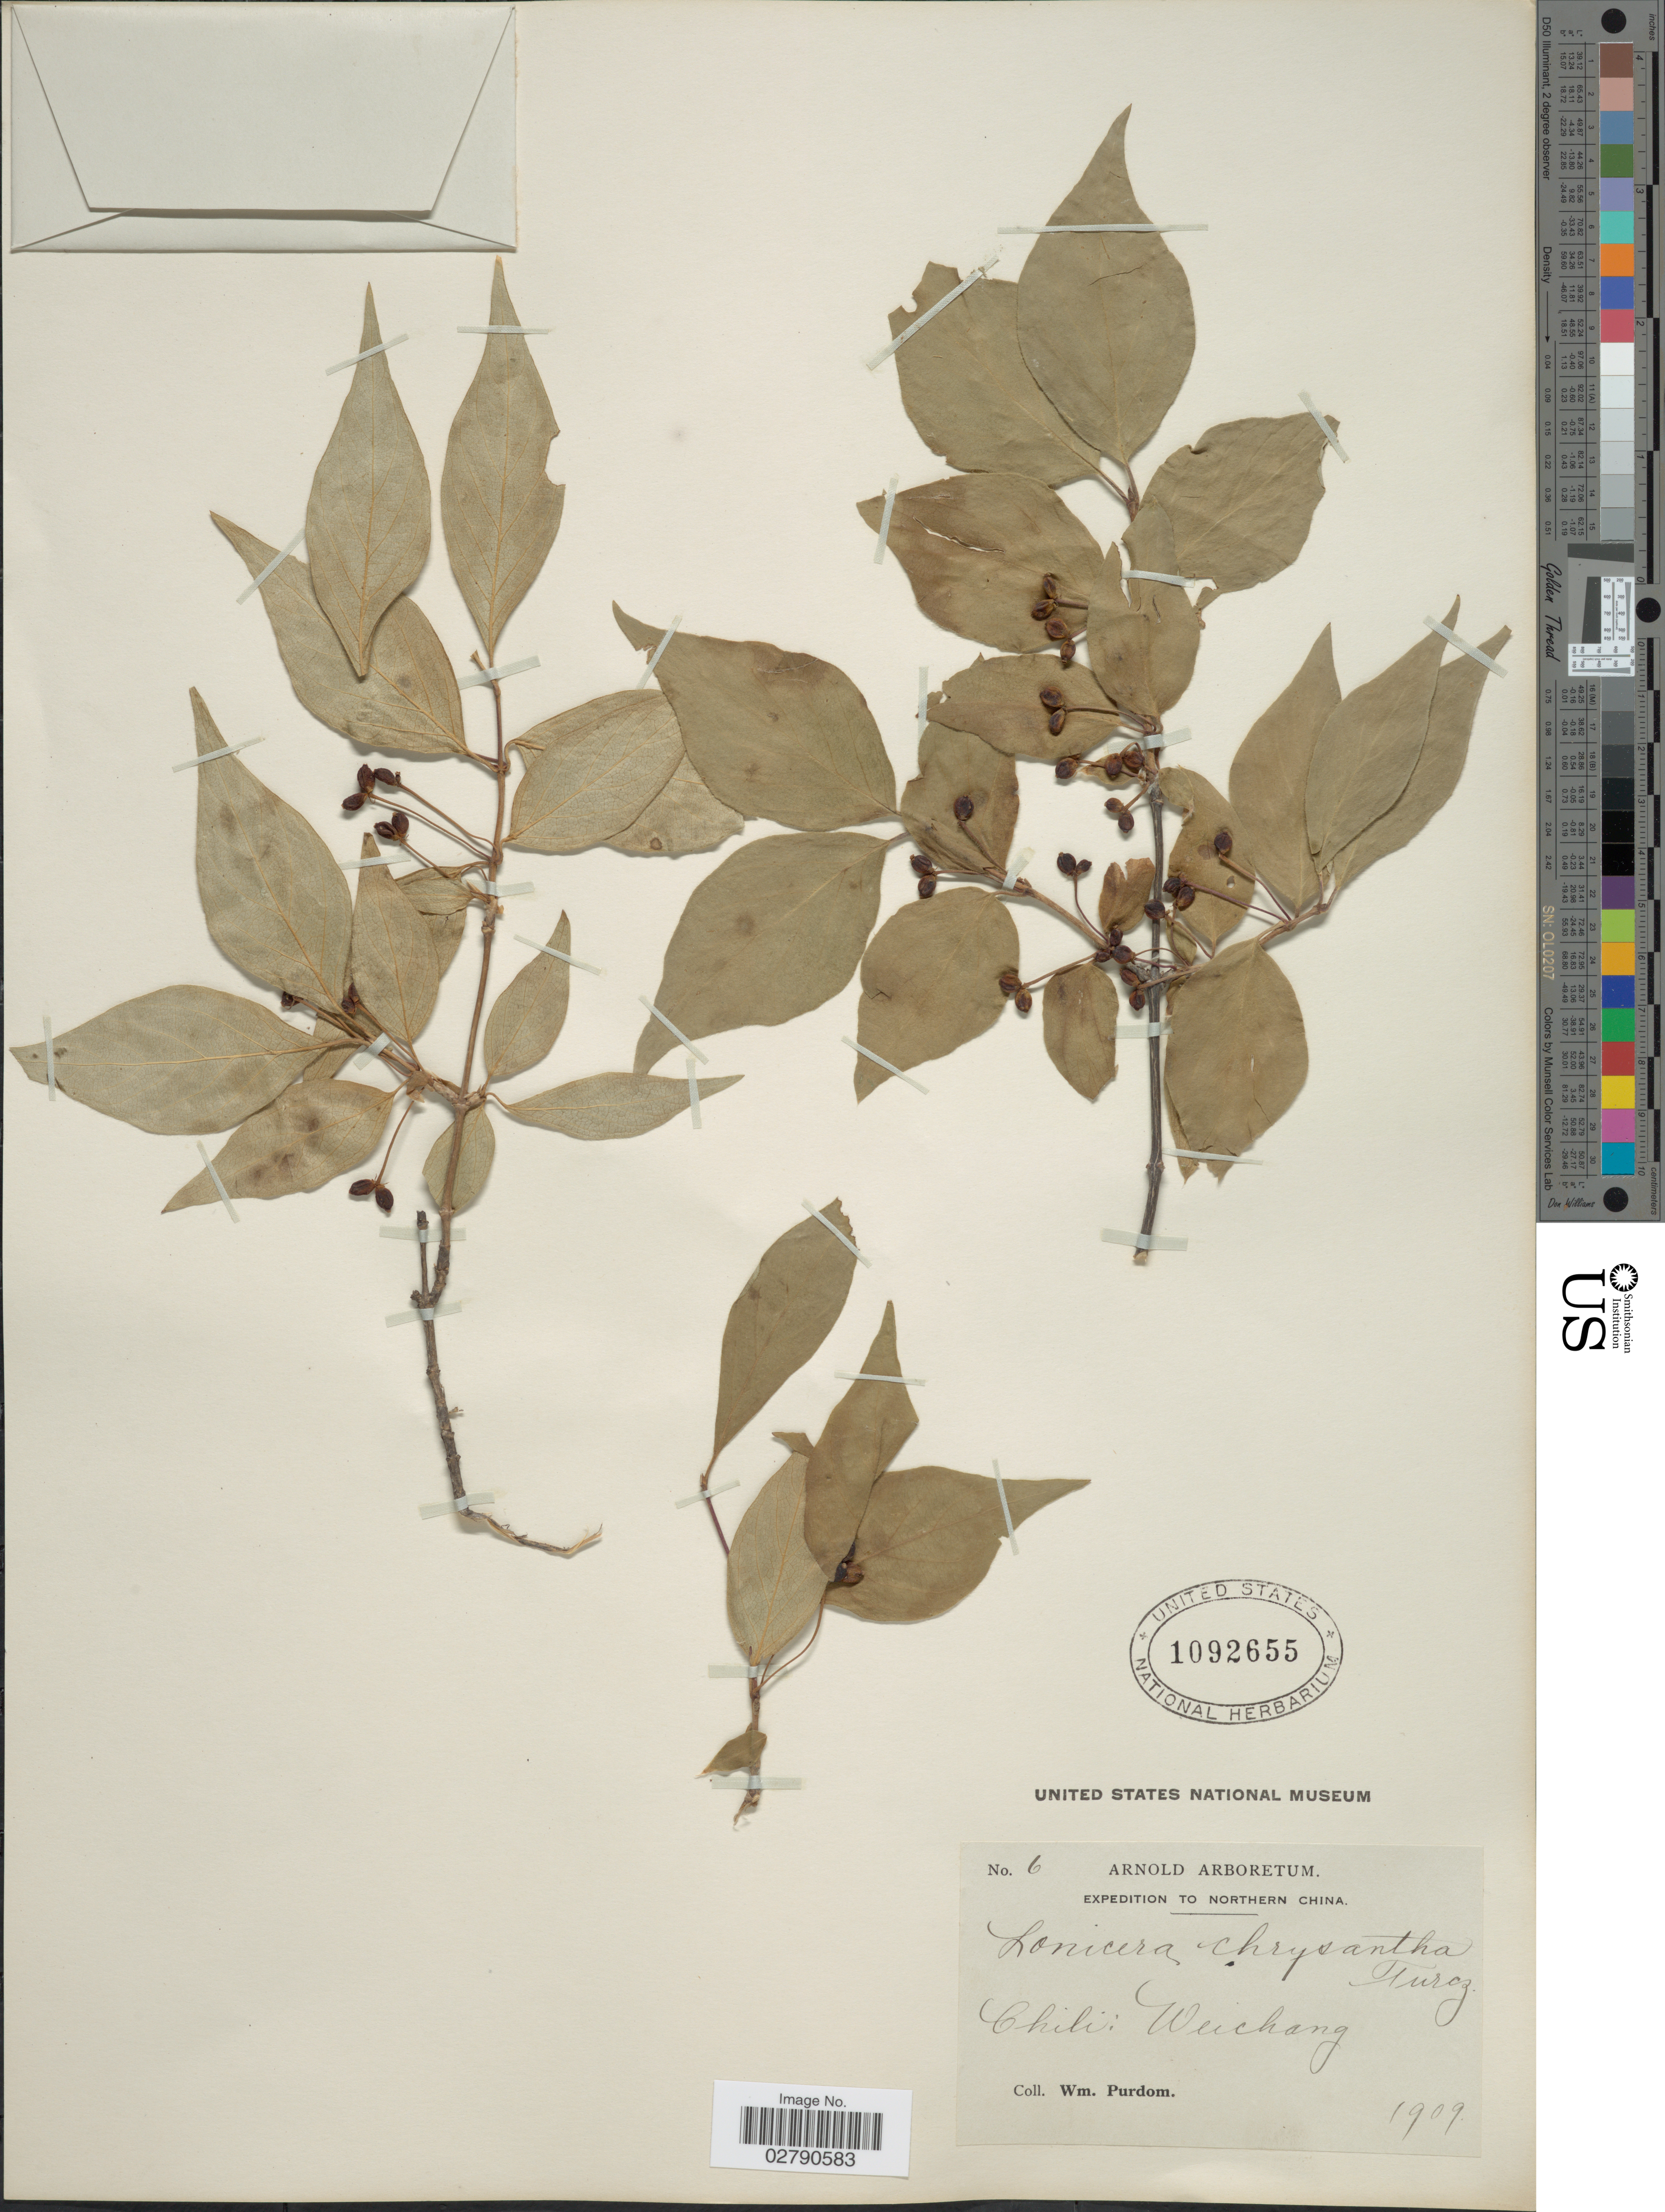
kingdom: Plantae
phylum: Tracheophyta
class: Magnoliopsida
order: Dipsacales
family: Caprifoliaceae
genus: Lonicera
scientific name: Lonicera chrysantha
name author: Turcz. ex Ledeb.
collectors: W. Purdom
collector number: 6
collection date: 1909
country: China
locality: Northern China. Chili: Weichang.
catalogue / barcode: US 1092655